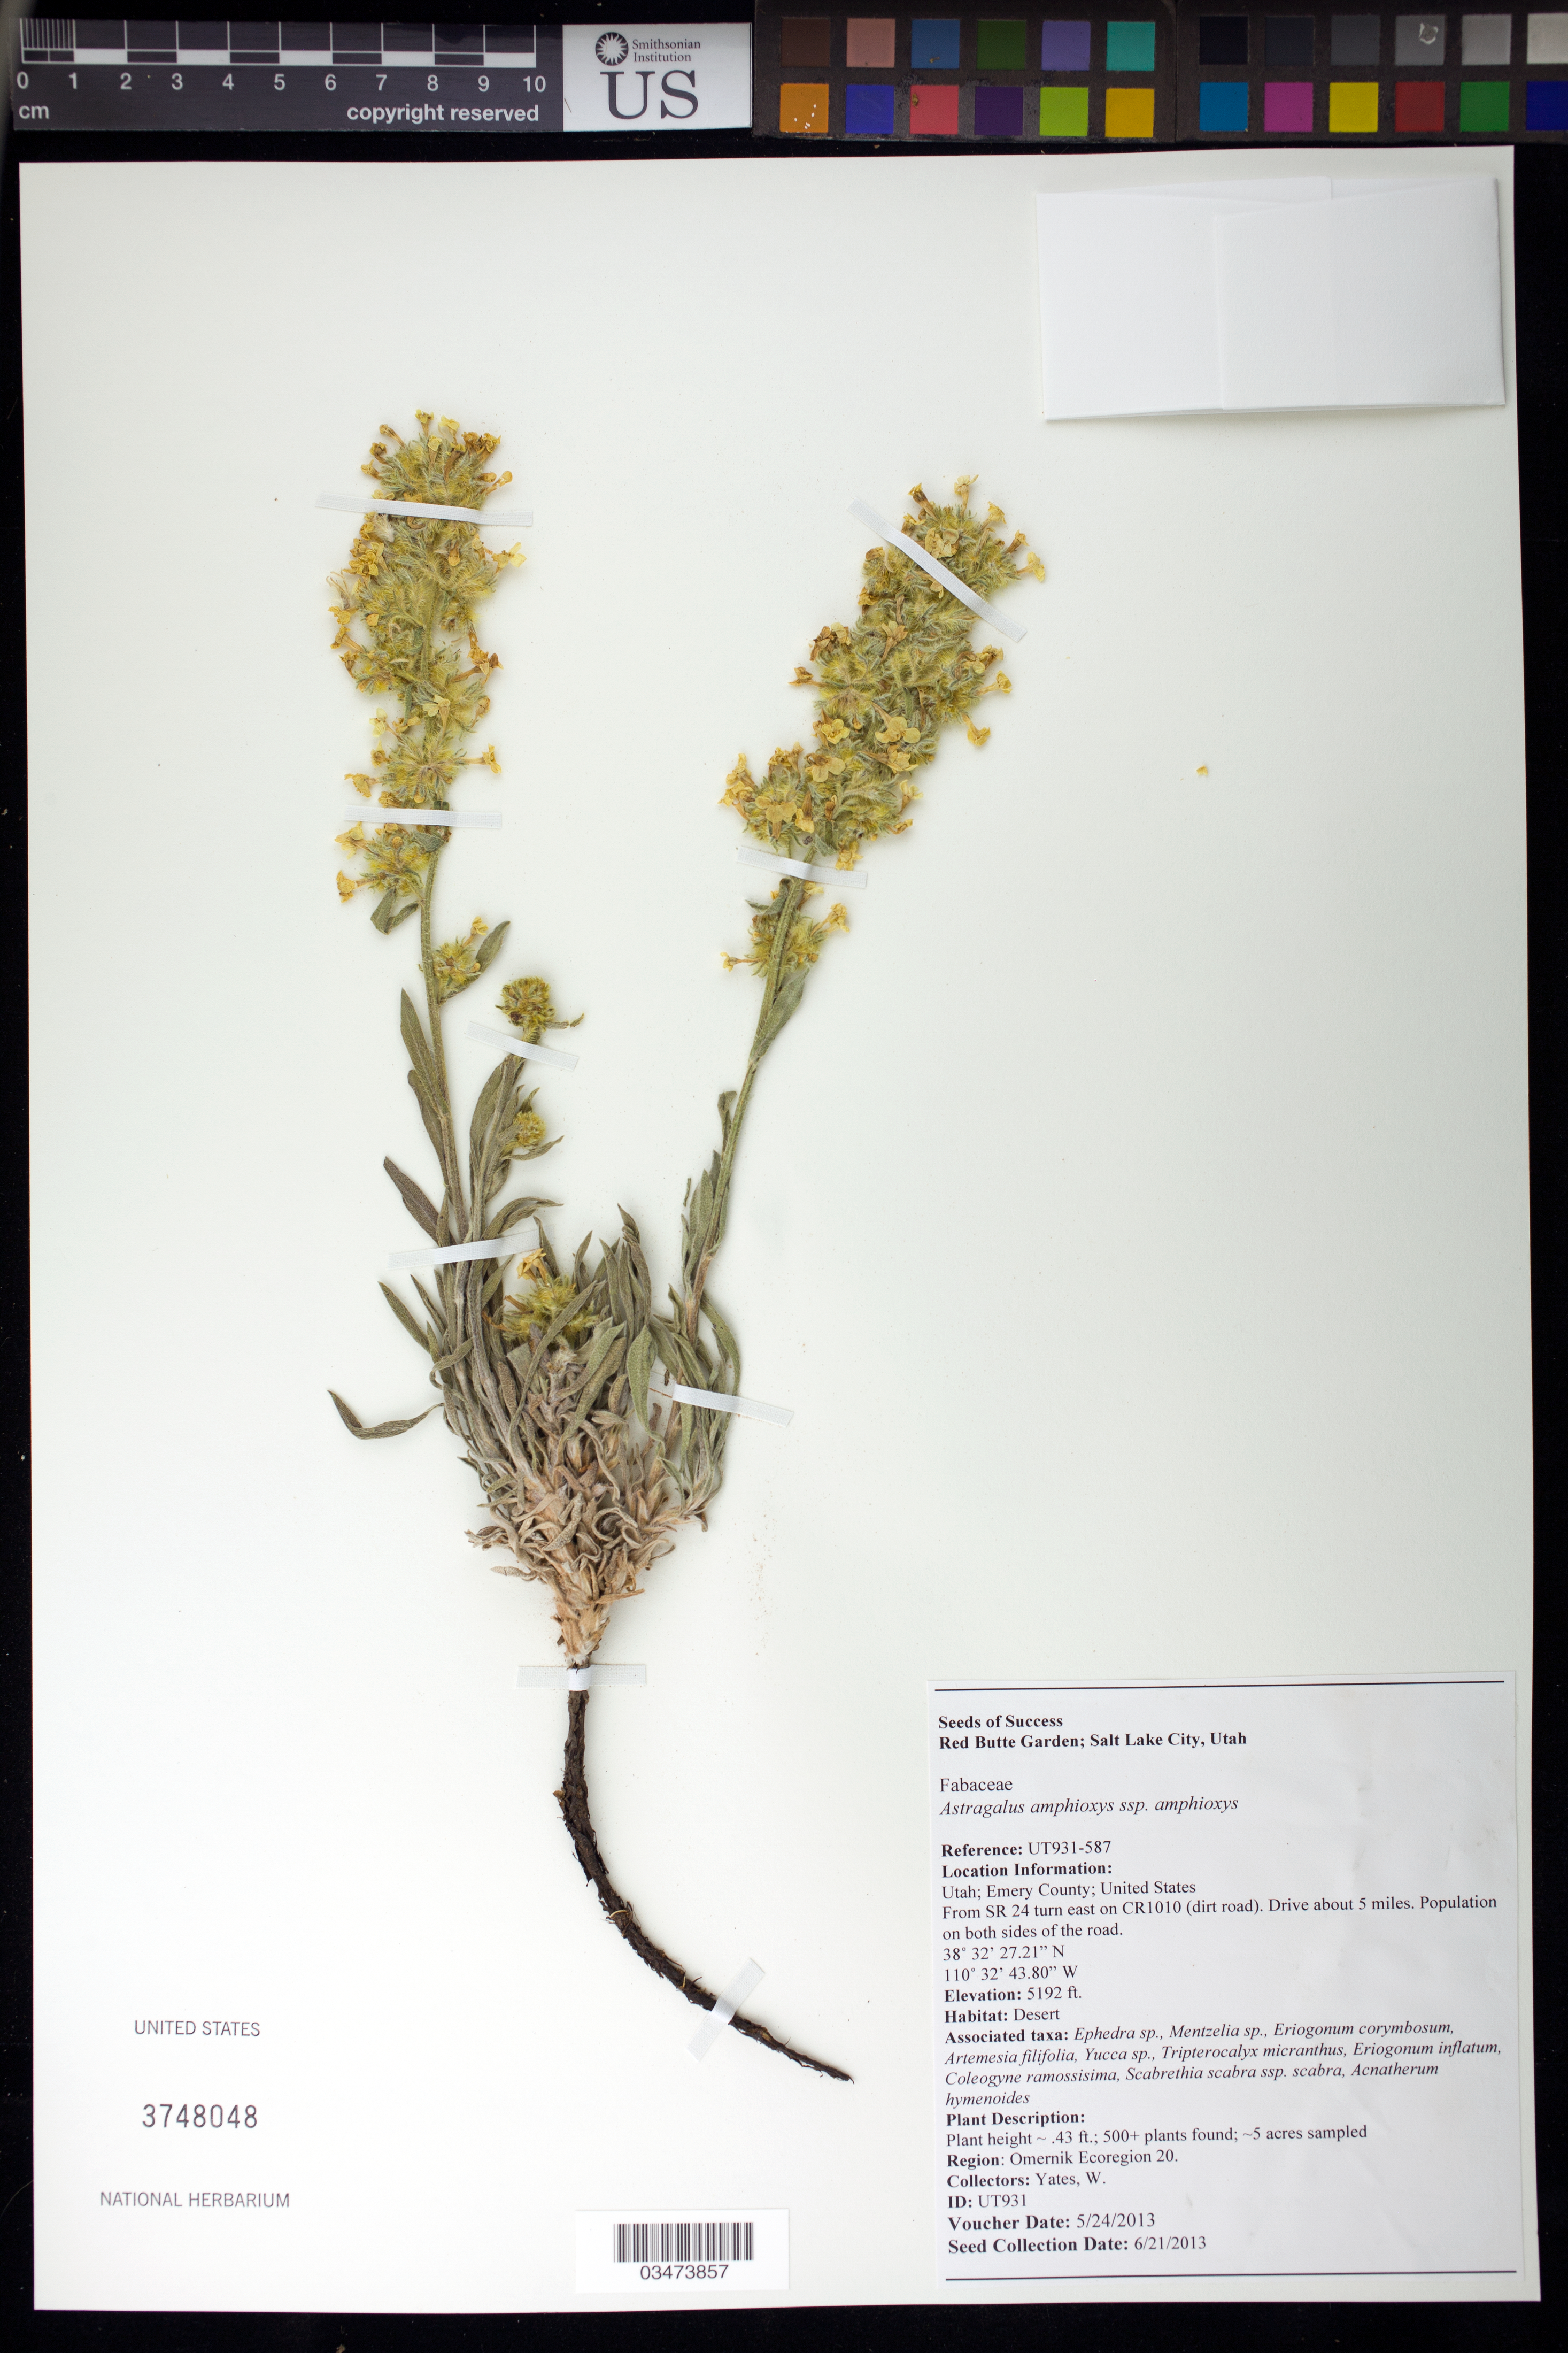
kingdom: Plantae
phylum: Tracheophyta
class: Magnoliopsida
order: Fabales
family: Fabaceae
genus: Astragalus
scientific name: Astragalus amphioxys subsp. amphioxys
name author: A. Gray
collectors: W. Yates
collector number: UT931-587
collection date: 2013-05-24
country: United States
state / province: Utah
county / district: Emery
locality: From SR 24 east on CR1010 for about 5 miles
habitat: Desert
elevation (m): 1583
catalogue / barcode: US 3748048